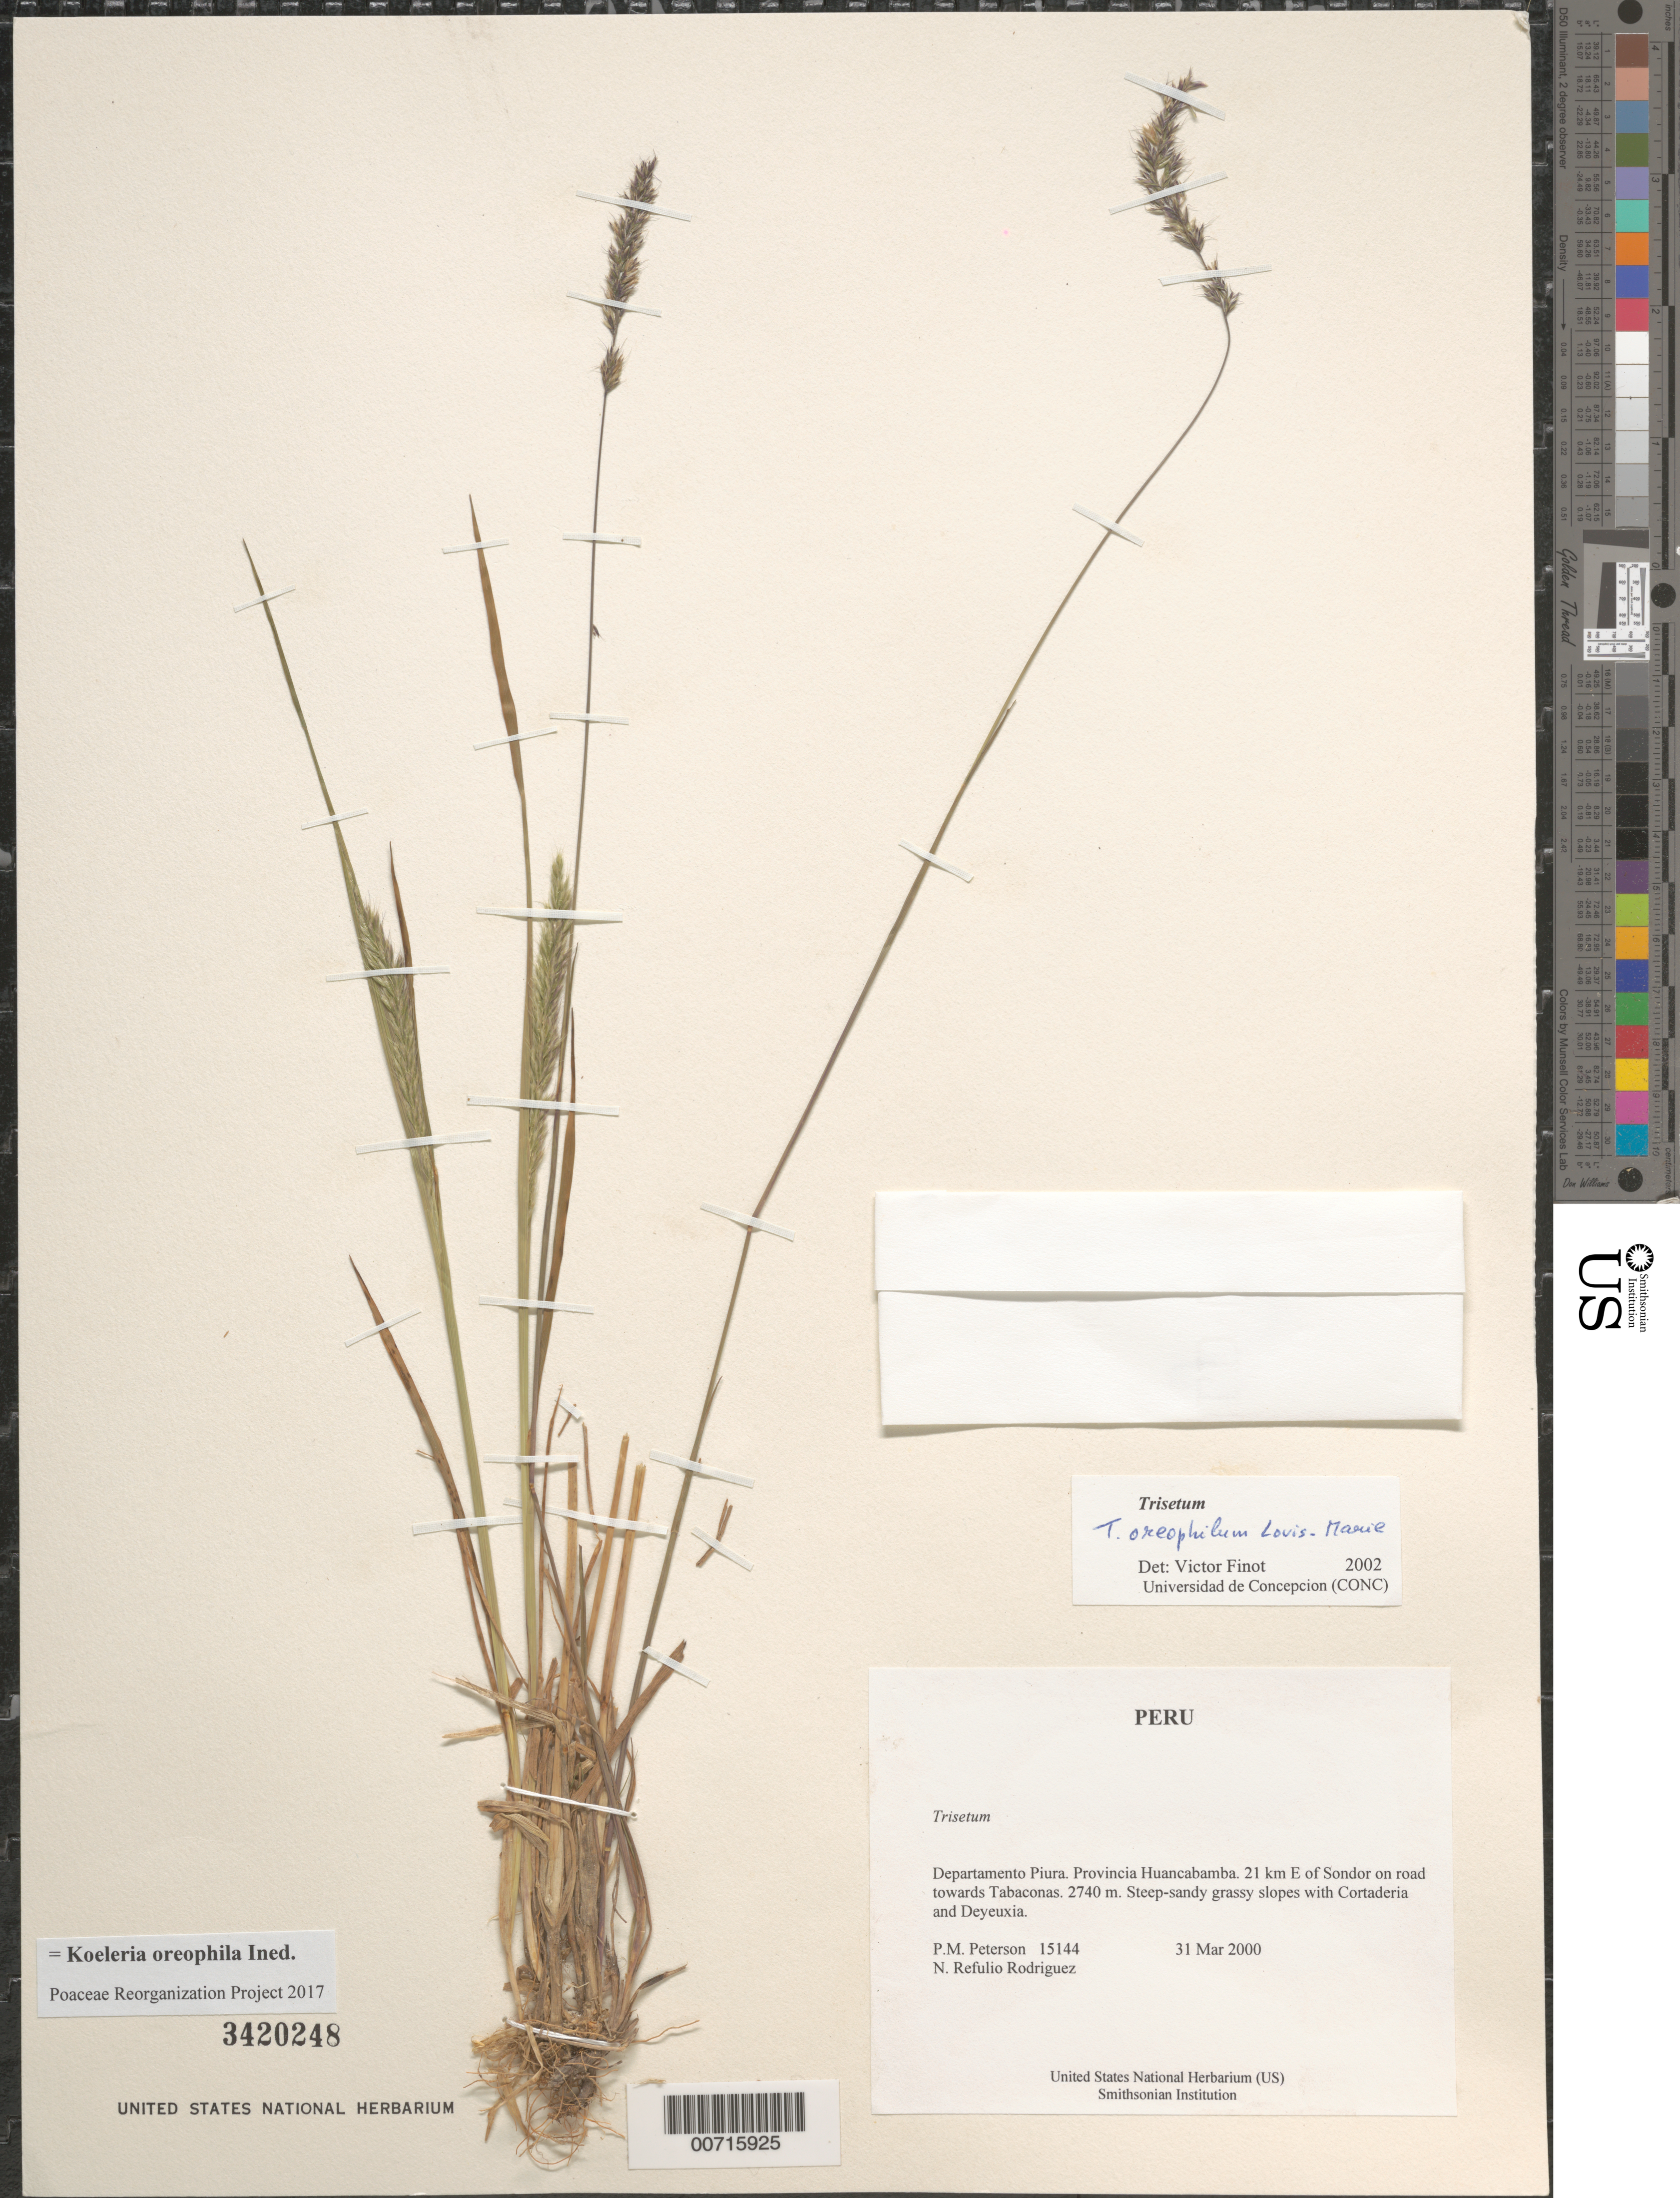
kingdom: Plantae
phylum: Tracheophyta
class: Liliopsida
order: Poales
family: Poaceae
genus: Koeleria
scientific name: Koeleria oreophila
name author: (Louis-Marie) Barberá et al.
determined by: Poaceae Reorganization Project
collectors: P. M. Peterson & N. Refulio-Rodríguez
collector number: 15144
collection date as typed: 31 Mar 2000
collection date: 2000-03-31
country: Peru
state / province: Piura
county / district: Huancabamba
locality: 21 km E of Sondor on road towards Tabaconas.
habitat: Steep-sandy grassy slopes with Cortaderia and Deyeuxia.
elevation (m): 2740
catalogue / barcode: US 3420248